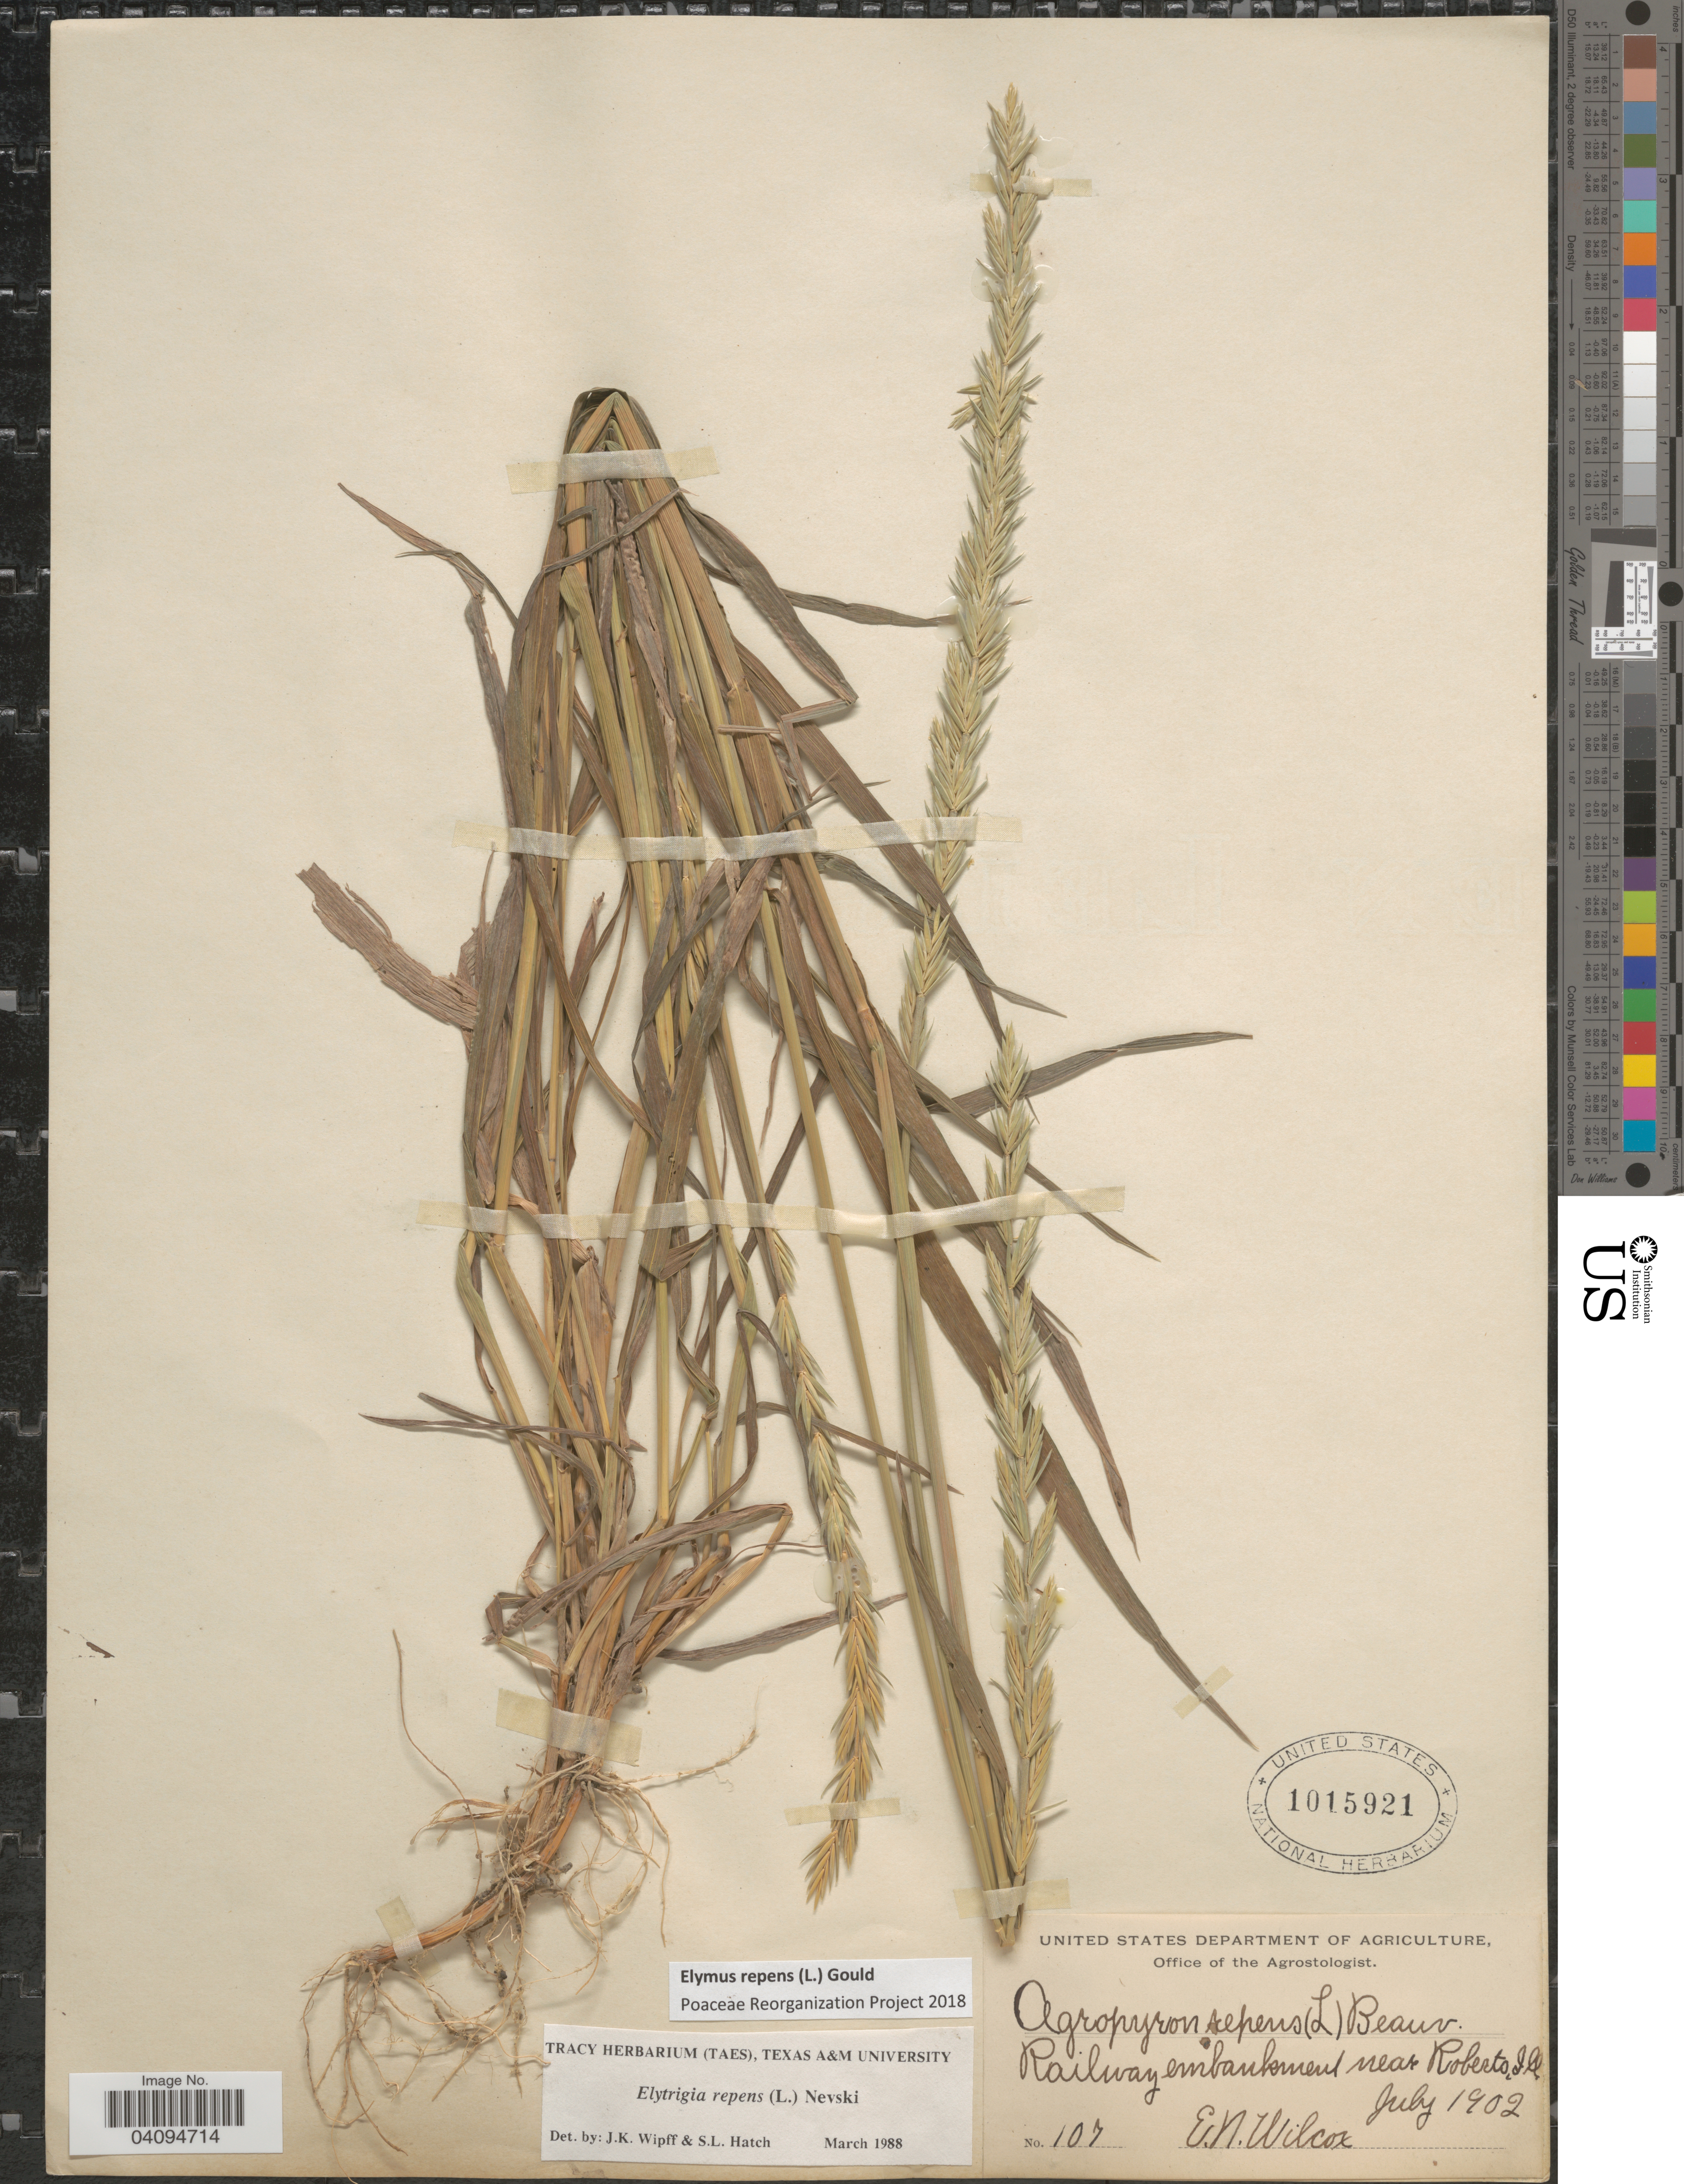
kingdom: Plantae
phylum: Tracheophyta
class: Liliopsida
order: Poales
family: Poaceae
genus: Elymus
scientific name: Elymus repens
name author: (L.) Gould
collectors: E. Wilcox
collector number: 107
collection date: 1902-07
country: United States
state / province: Illinois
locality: Railway embankment near Roberto.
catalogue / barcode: US 1015921